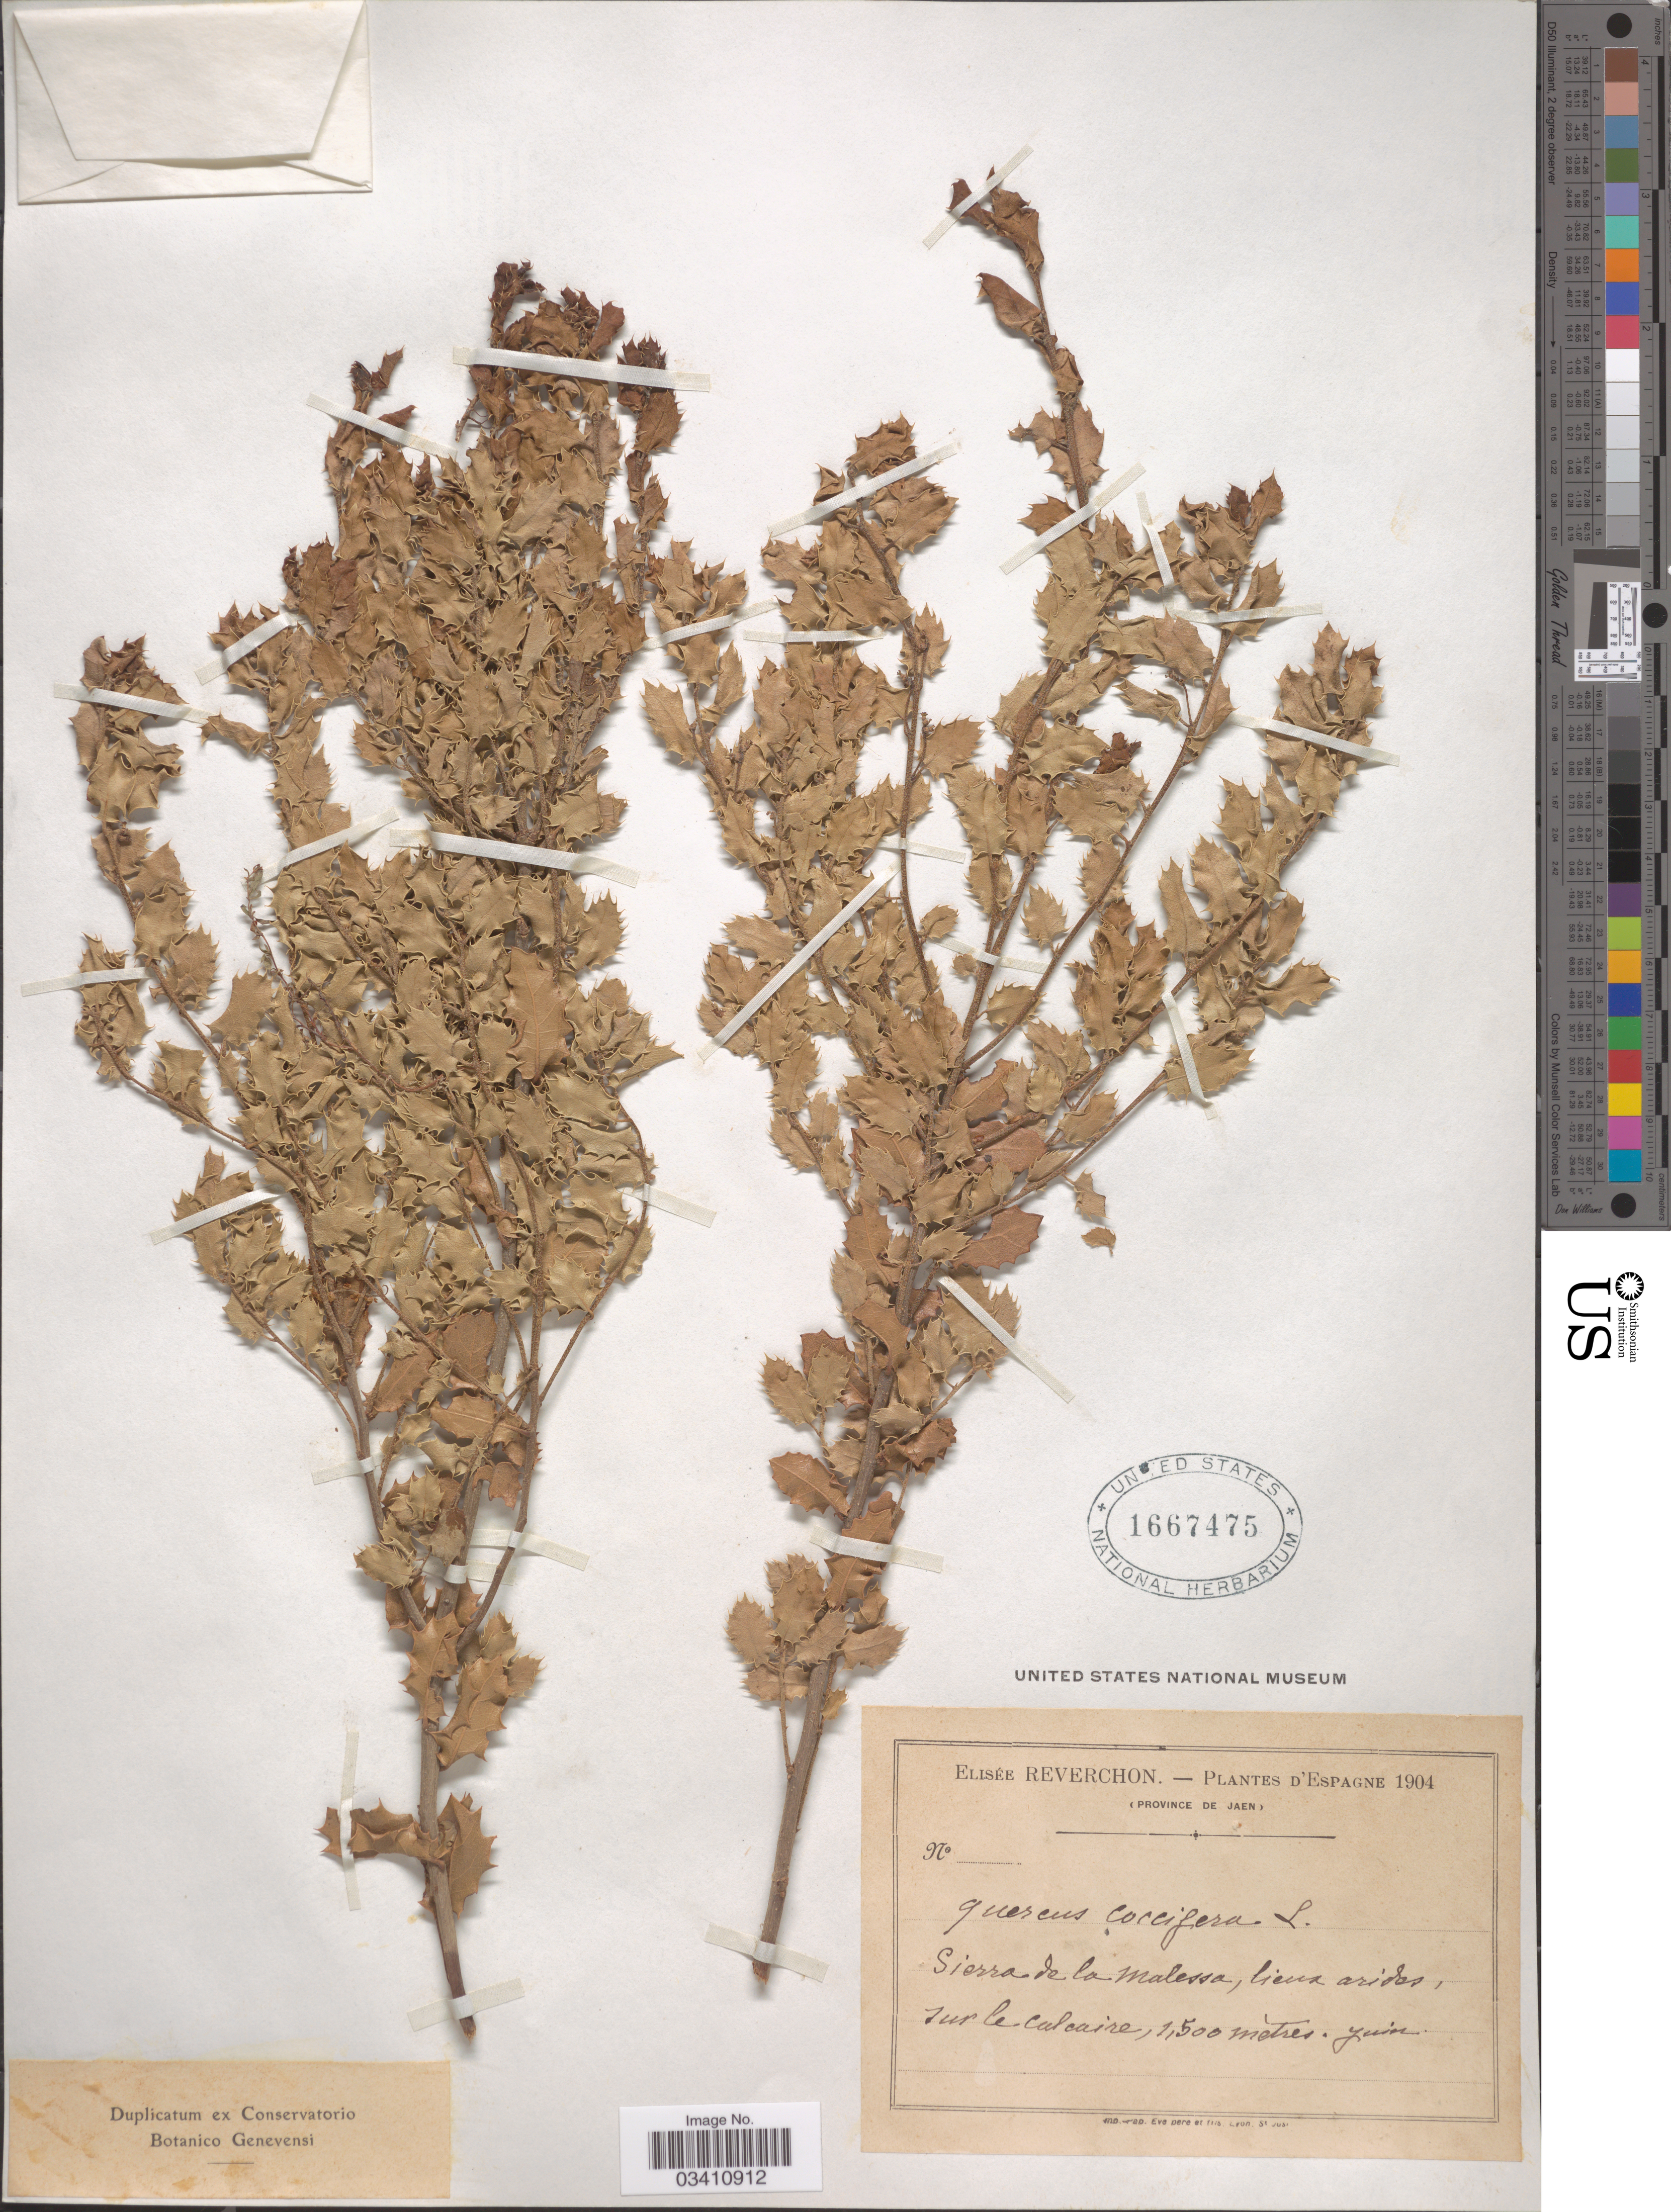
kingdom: Plantae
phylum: Tracheophyta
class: Magnoliopsida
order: Fagales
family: Fagaceae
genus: Quercus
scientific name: Quercus coccifera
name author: L.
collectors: E. Reverchon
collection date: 1904-06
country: Spain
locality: Province de Jaen. Sierra de la Malessa, lieux arides, sur la calcaire.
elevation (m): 1500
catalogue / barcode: US 1667475